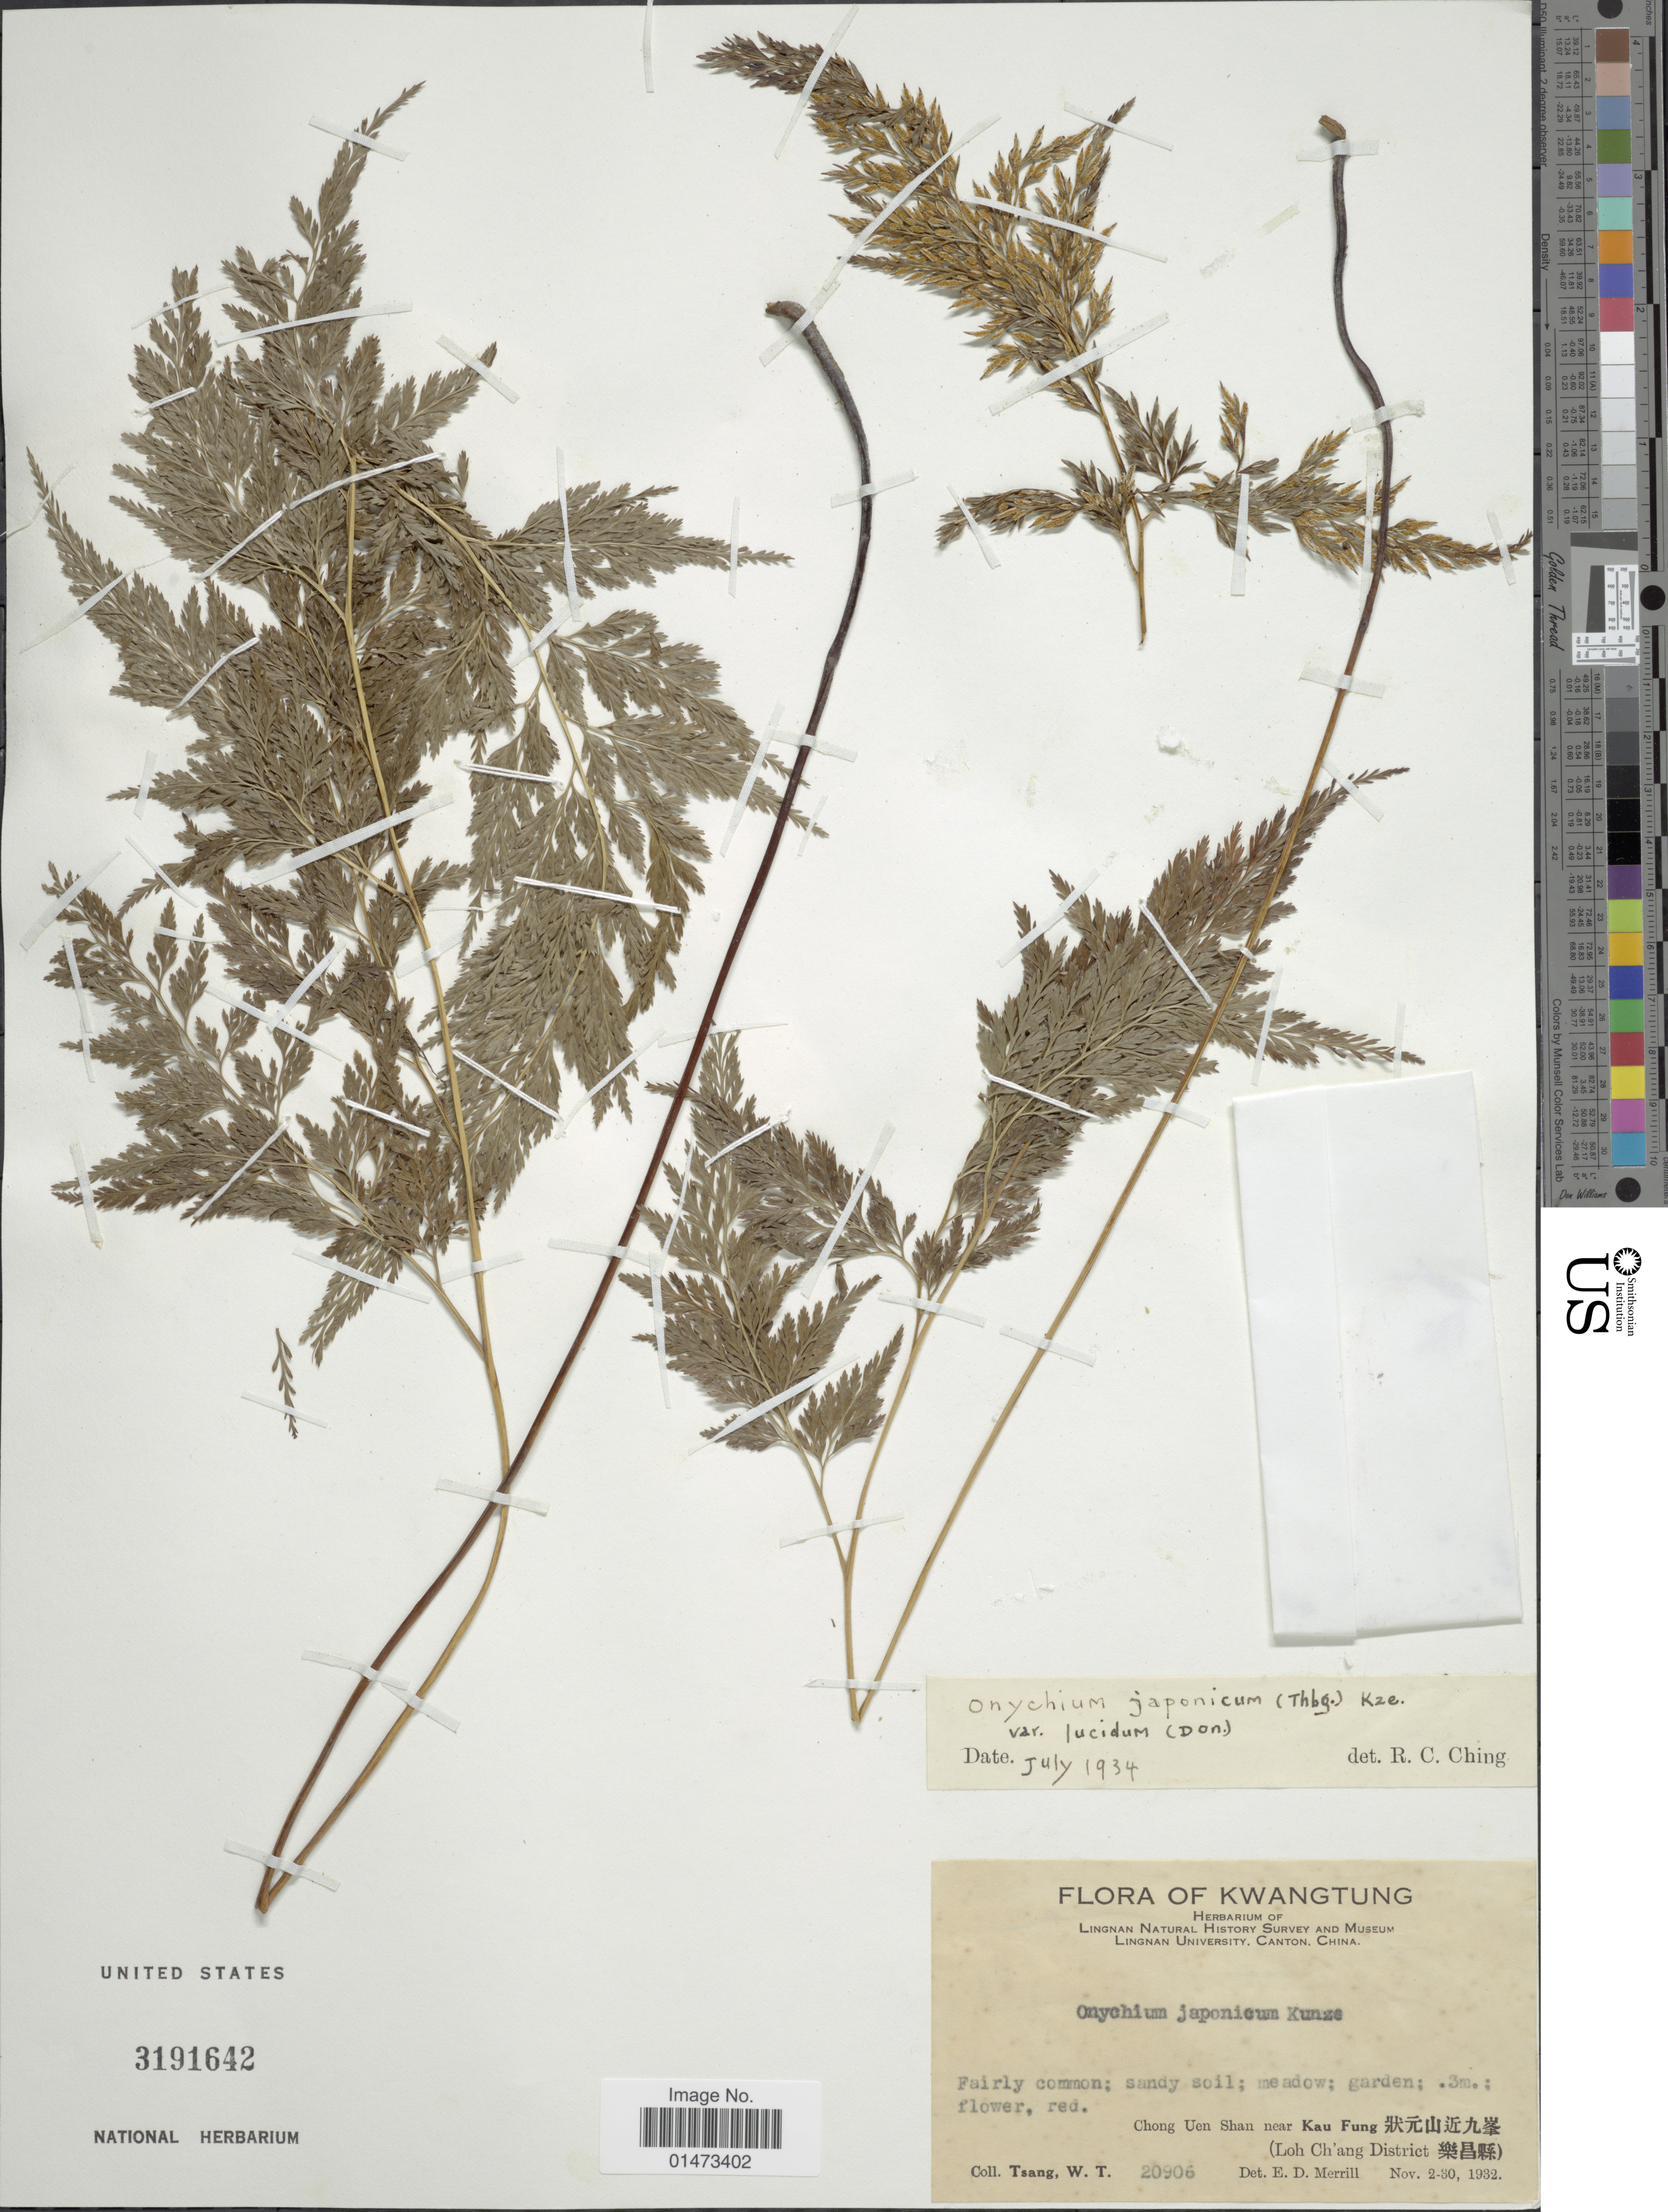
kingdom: Plantae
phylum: Tracheophyta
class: Polypodiopsida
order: Polypodiales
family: Pteridaceae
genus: Onychium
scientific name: Onychium lucidum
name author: (D. Don) Spreng.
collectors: W. T. Tsang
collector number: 20906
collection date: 1932-11-02/1932-11-30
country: China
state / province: Guangdong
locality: Kwangtung, Chong Uen Shan near Kau Fung (Loh CH'ang District).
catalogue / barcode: US 3191642